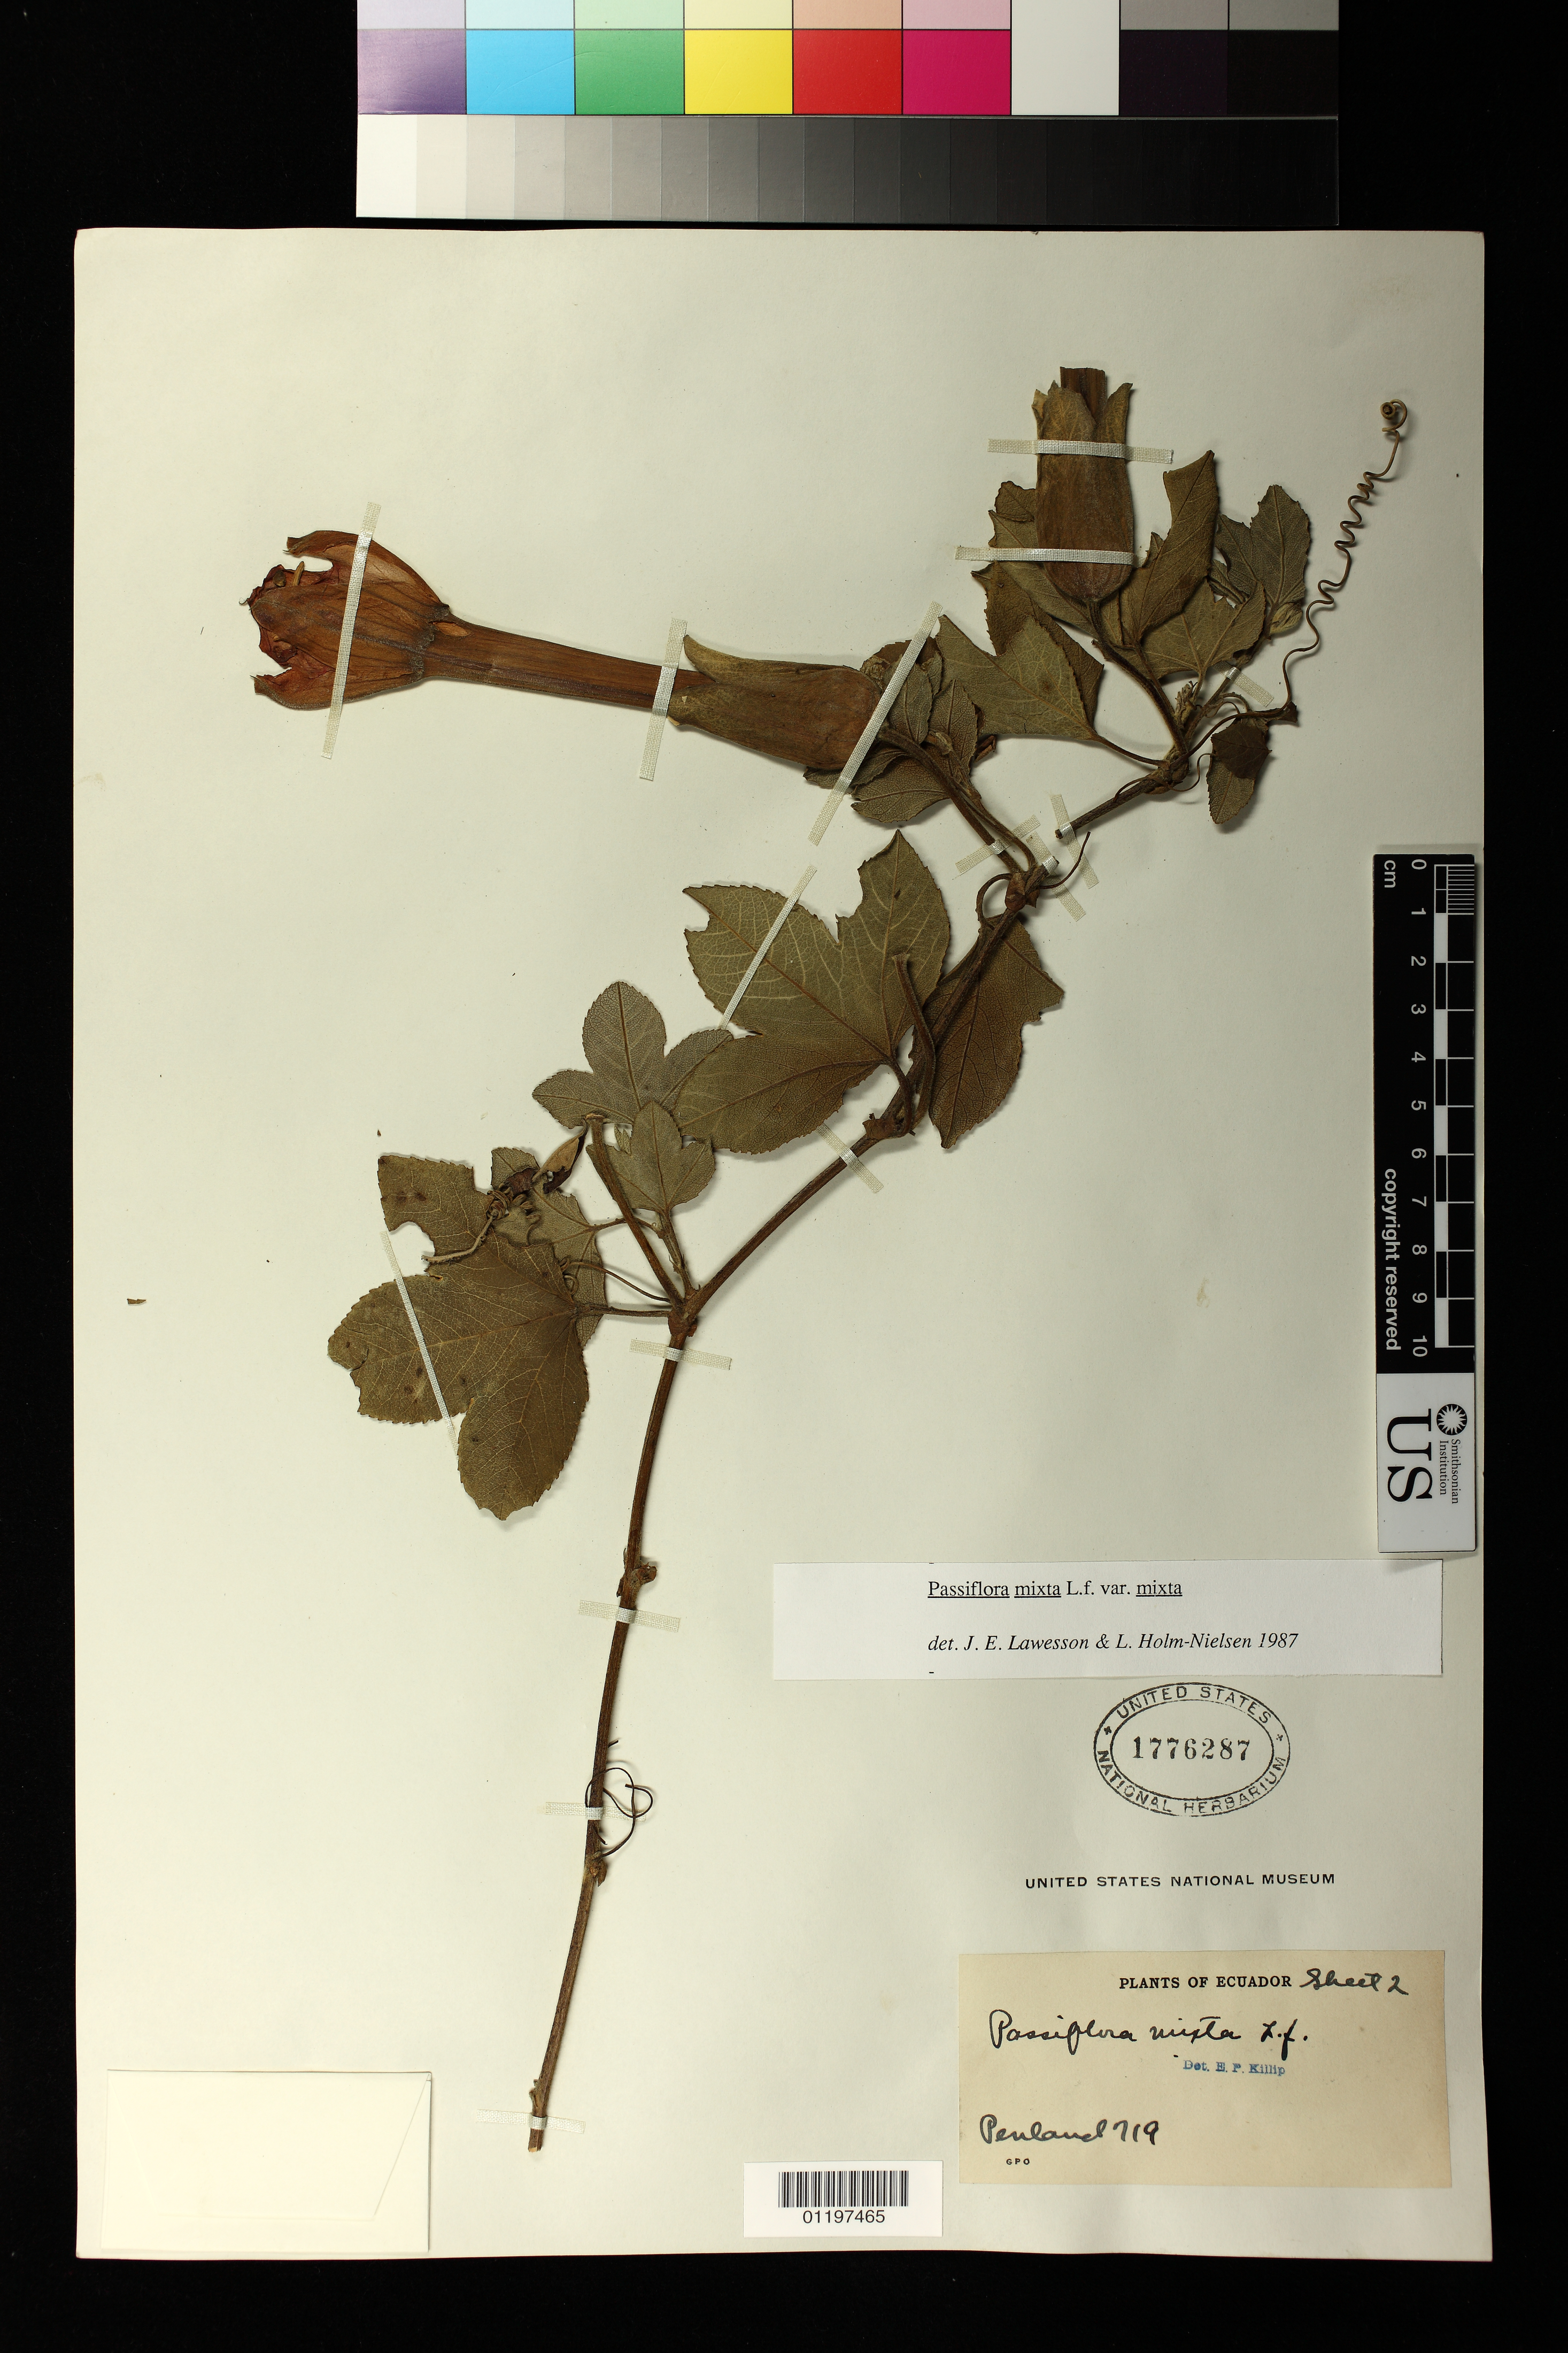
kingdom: Plantae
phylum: Tracheophyta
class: Magnoliopsida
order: Malpighiales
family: Passifloraceae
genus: Passiflora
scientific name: Passiflora mixta var. mixta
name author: L. f.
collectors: C. W. Penland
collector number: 719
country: Ecuador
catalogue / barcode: US 1776287